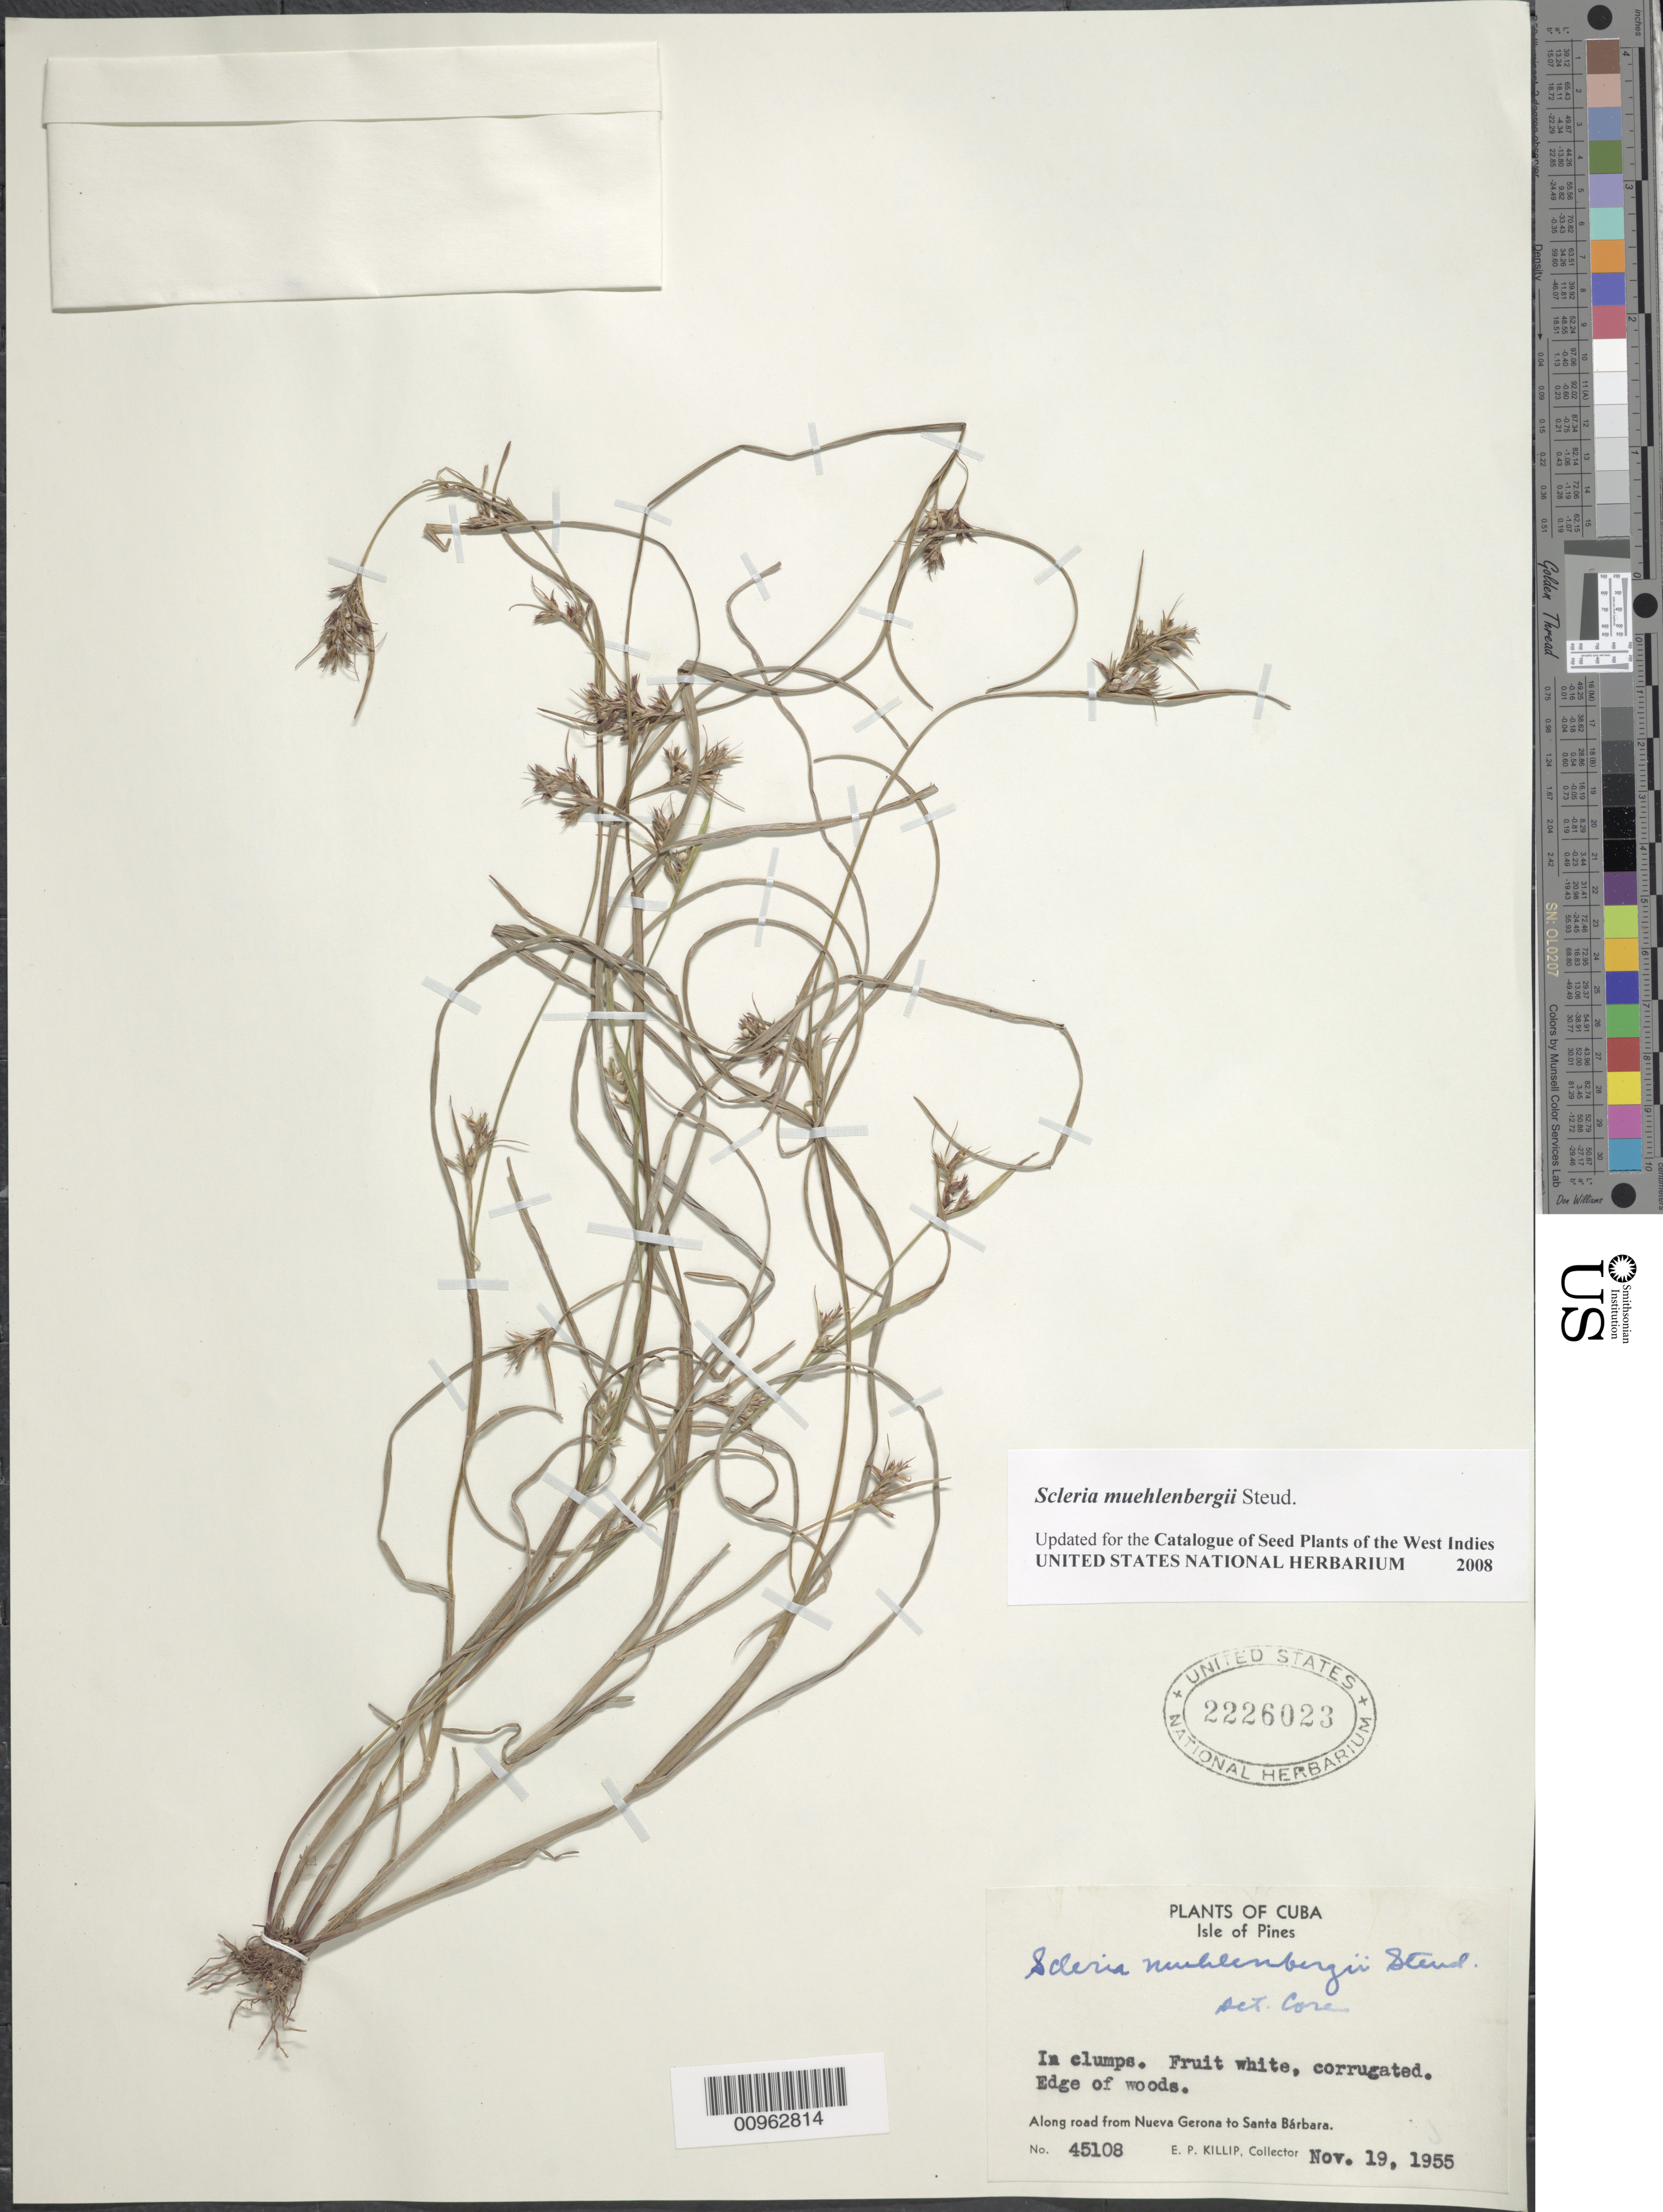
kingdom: Plantae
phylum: Tracheophyta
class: Liliopsida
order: Poales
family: Cyperaceae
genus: Scleria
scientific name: Scleria muehlenbergii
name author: Steud.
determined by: Strong, M. T., (US), Smithsonian Institution - National Museum of Natural History (UNITED STATES)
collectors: E. P. Killip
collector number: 45108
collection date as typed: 19 Nov 1955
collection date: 1955-11-19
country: Cuba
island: Isla de la Juventud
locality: Isle of Pines, Along road from Nueva Gerona to Santa Bárbara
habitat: Edge of woods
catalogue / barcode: US 2226023